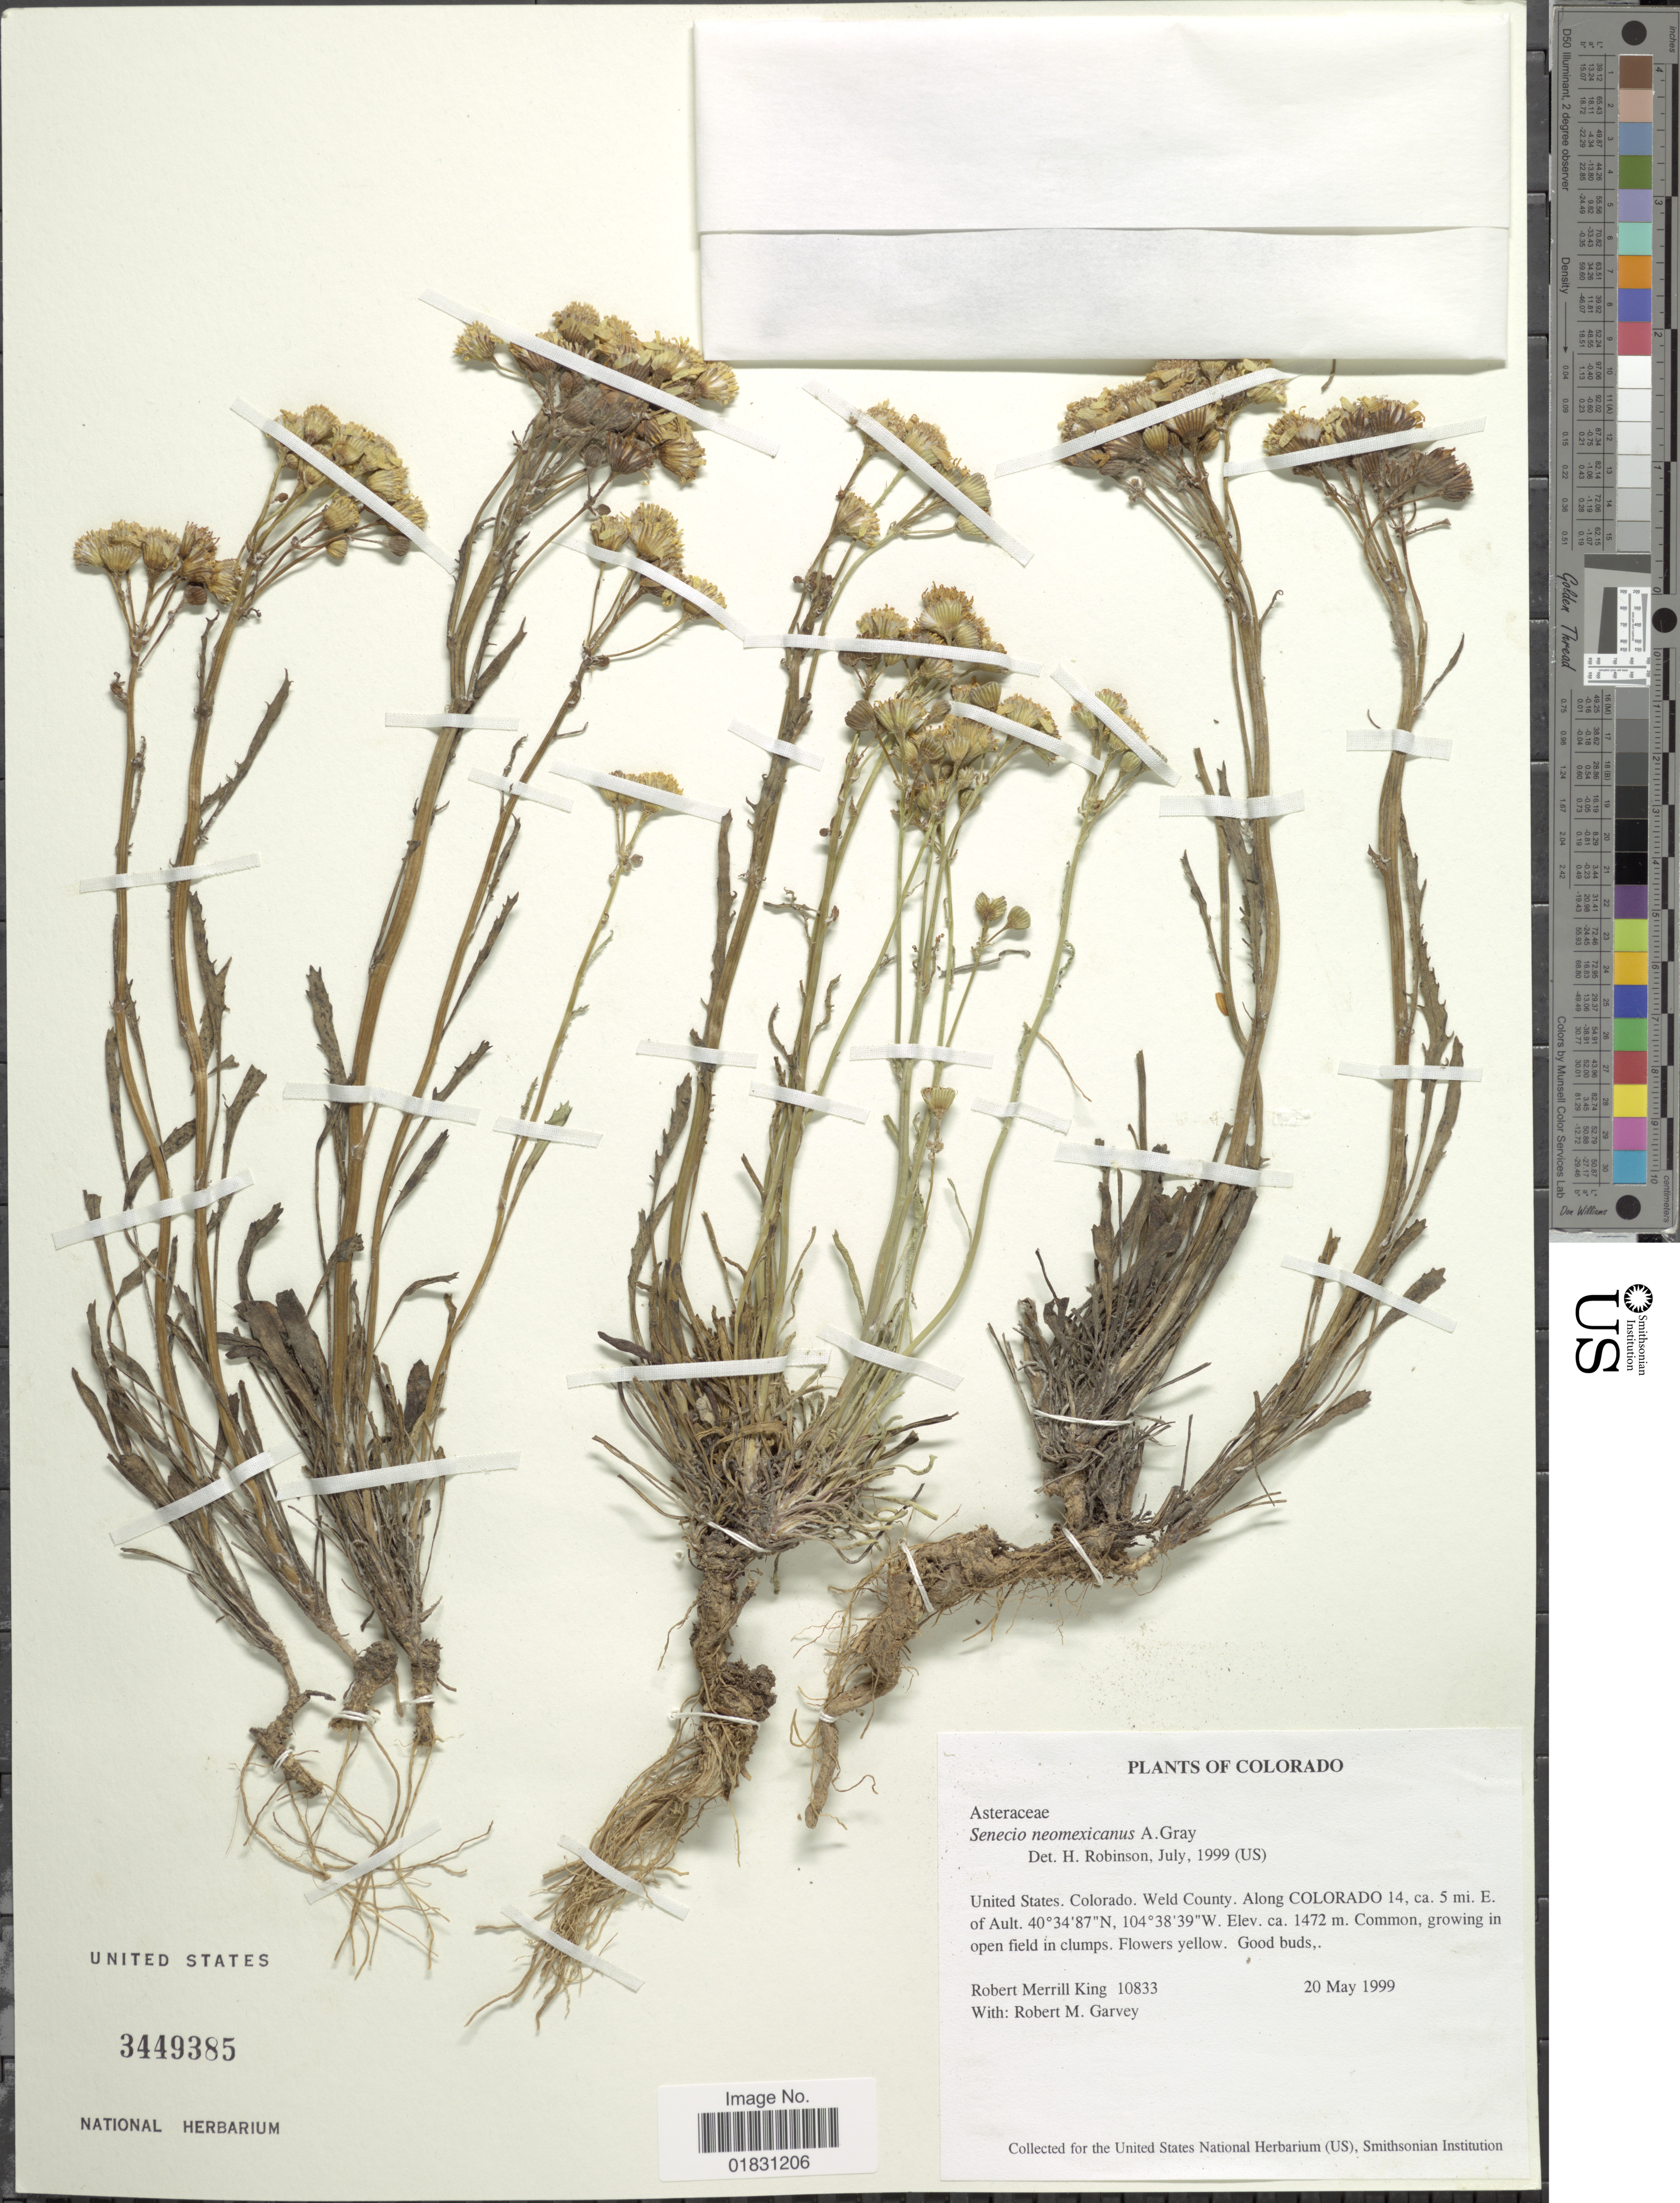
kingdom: Plantae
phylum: Tracheophyta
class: Magnoliopsida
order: Asterales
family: Asteraceae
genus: Packera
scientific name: Packera neomexicana var. neomexicana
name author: (A. Gray) W.A. Weber & Á. Löve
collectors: R. M. King & R. Garvey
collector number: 10833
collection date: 1999-05-20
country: United States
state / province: Colorado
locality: Weld County. long Colorado 14, ca 5 mi E of Ault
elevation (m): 1472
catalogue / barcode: US 3449385